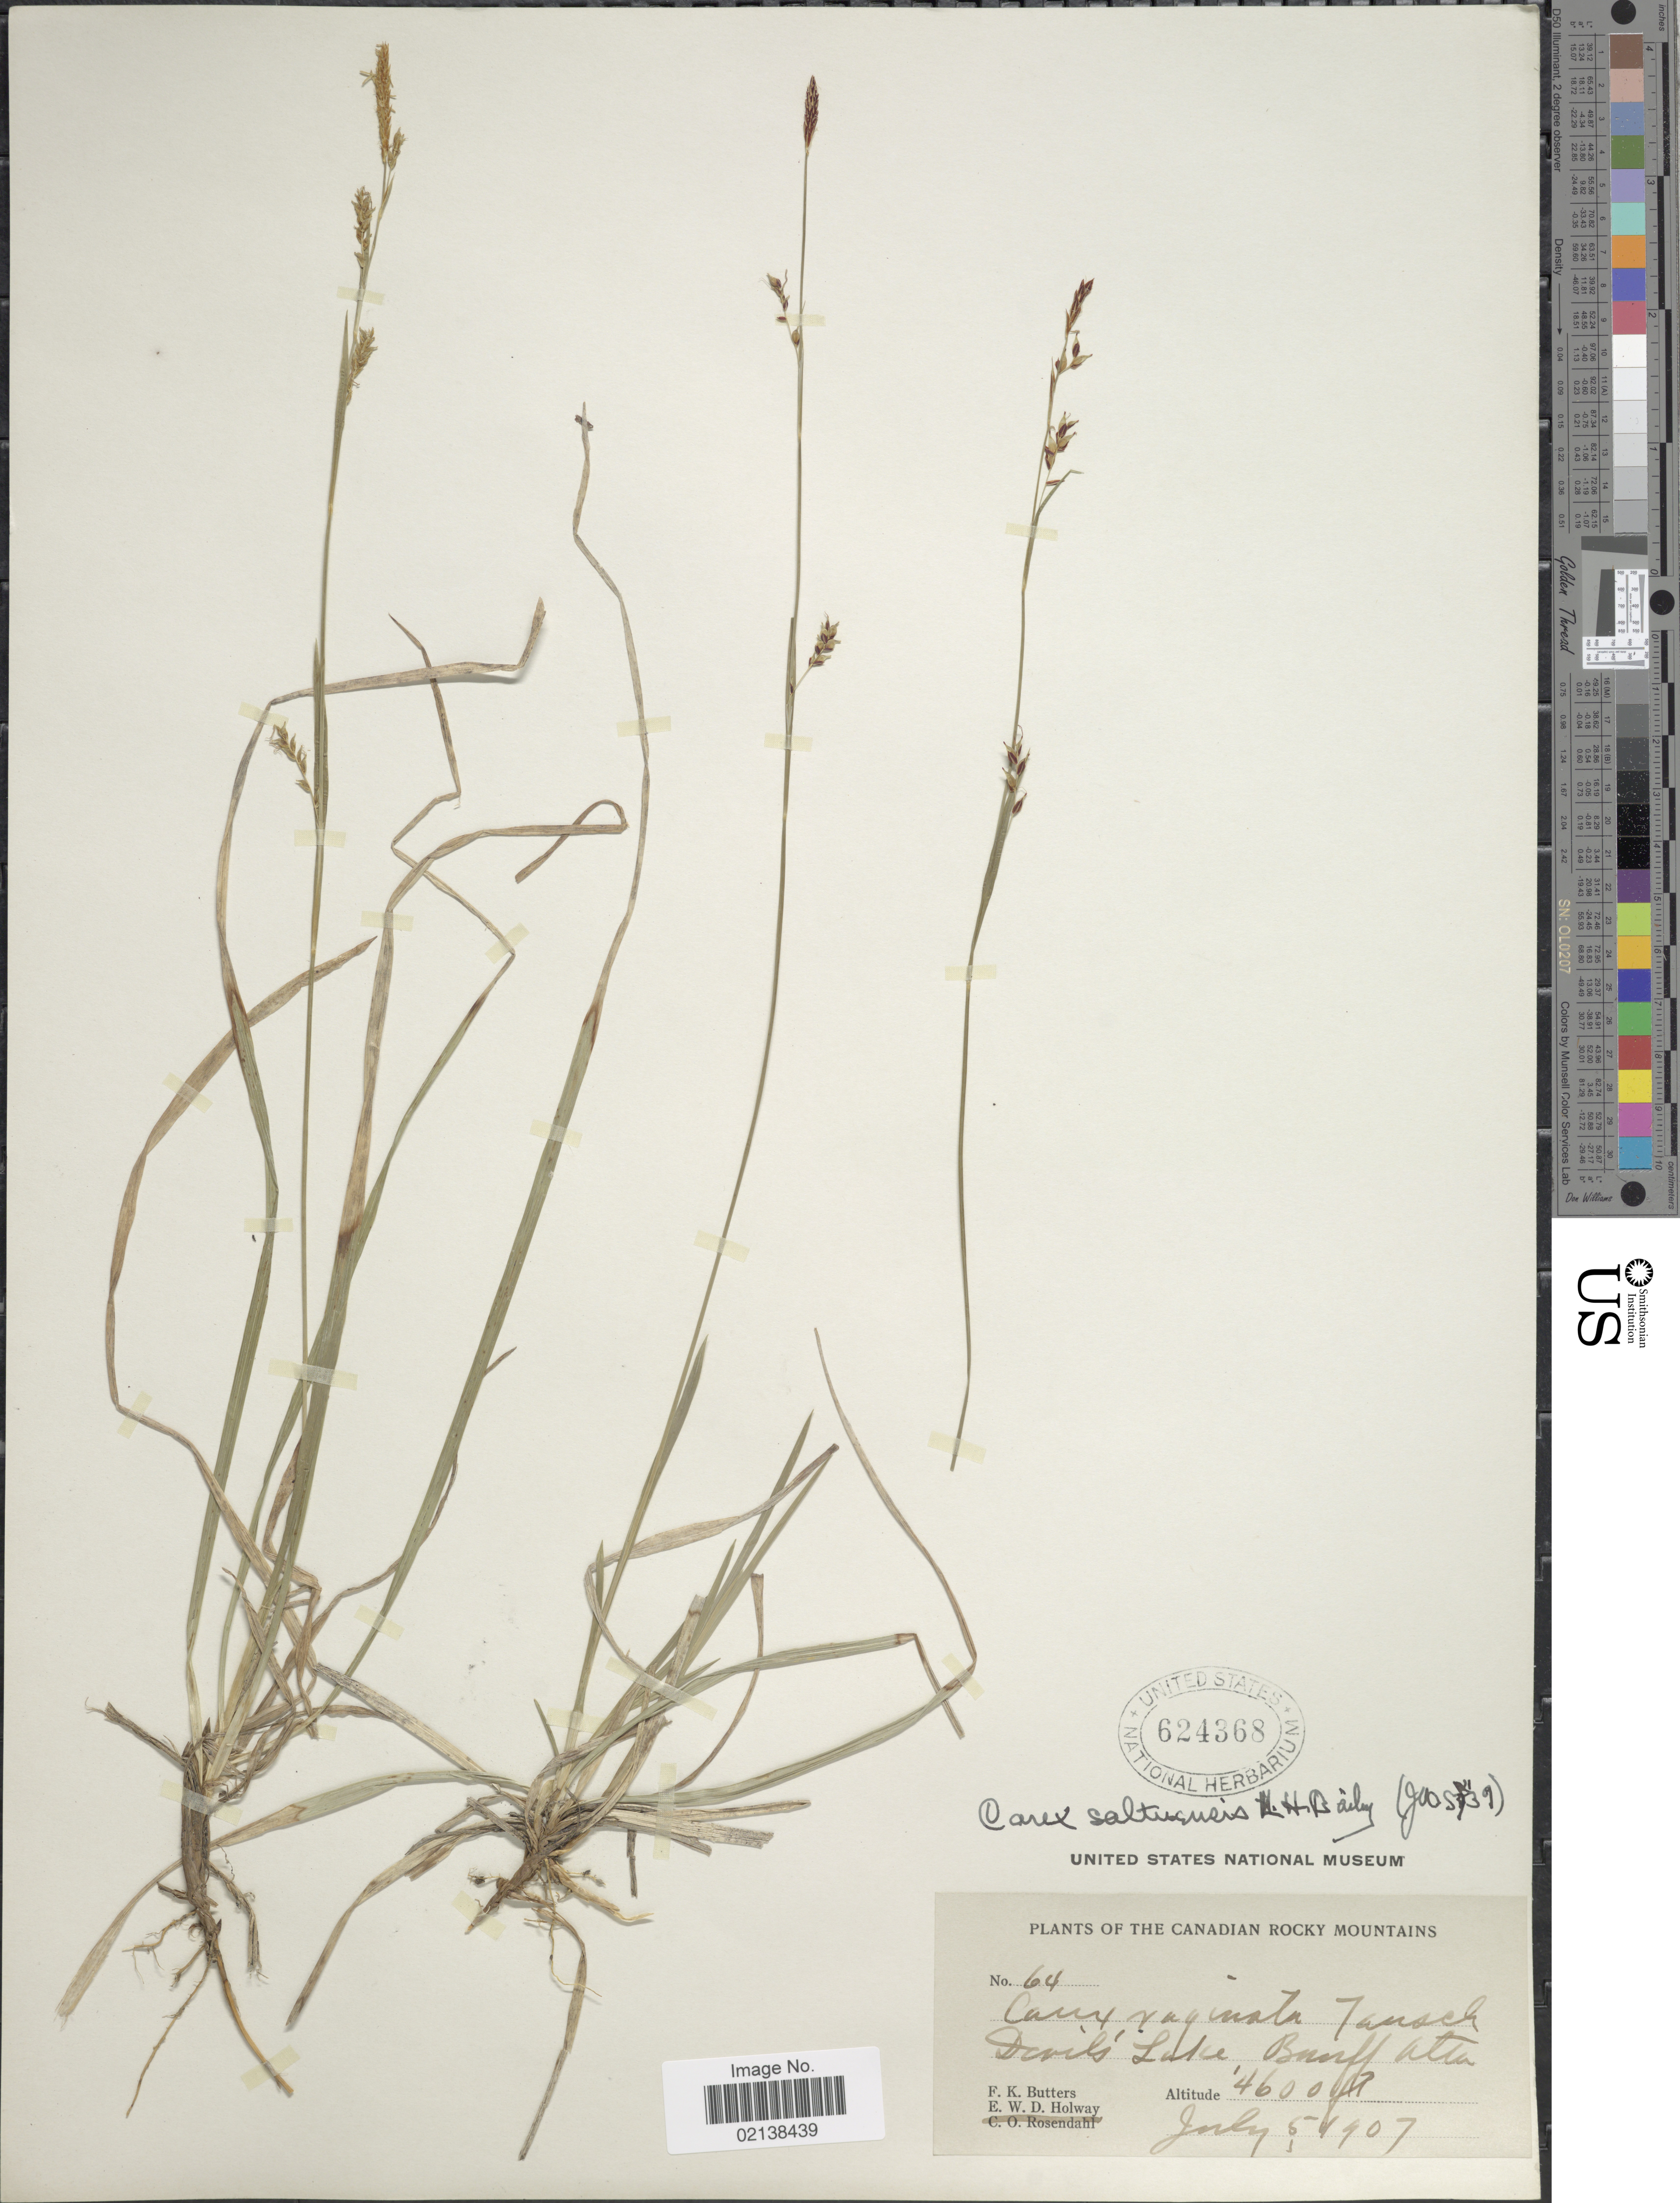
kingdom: Plantae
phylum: Tracheophyta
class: Liliopsida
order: Poales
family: Cyperaceae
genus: Carex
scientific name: Carex vaginata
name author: Tausch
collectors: F. K. Butters & E. W. D. Holway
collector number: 64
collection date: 1907-07-05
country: Canada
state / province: Alberta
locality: Canadian Rocky Mountains, Devil's Lake, Banff Alta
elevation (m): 1402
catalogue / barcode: US 624368